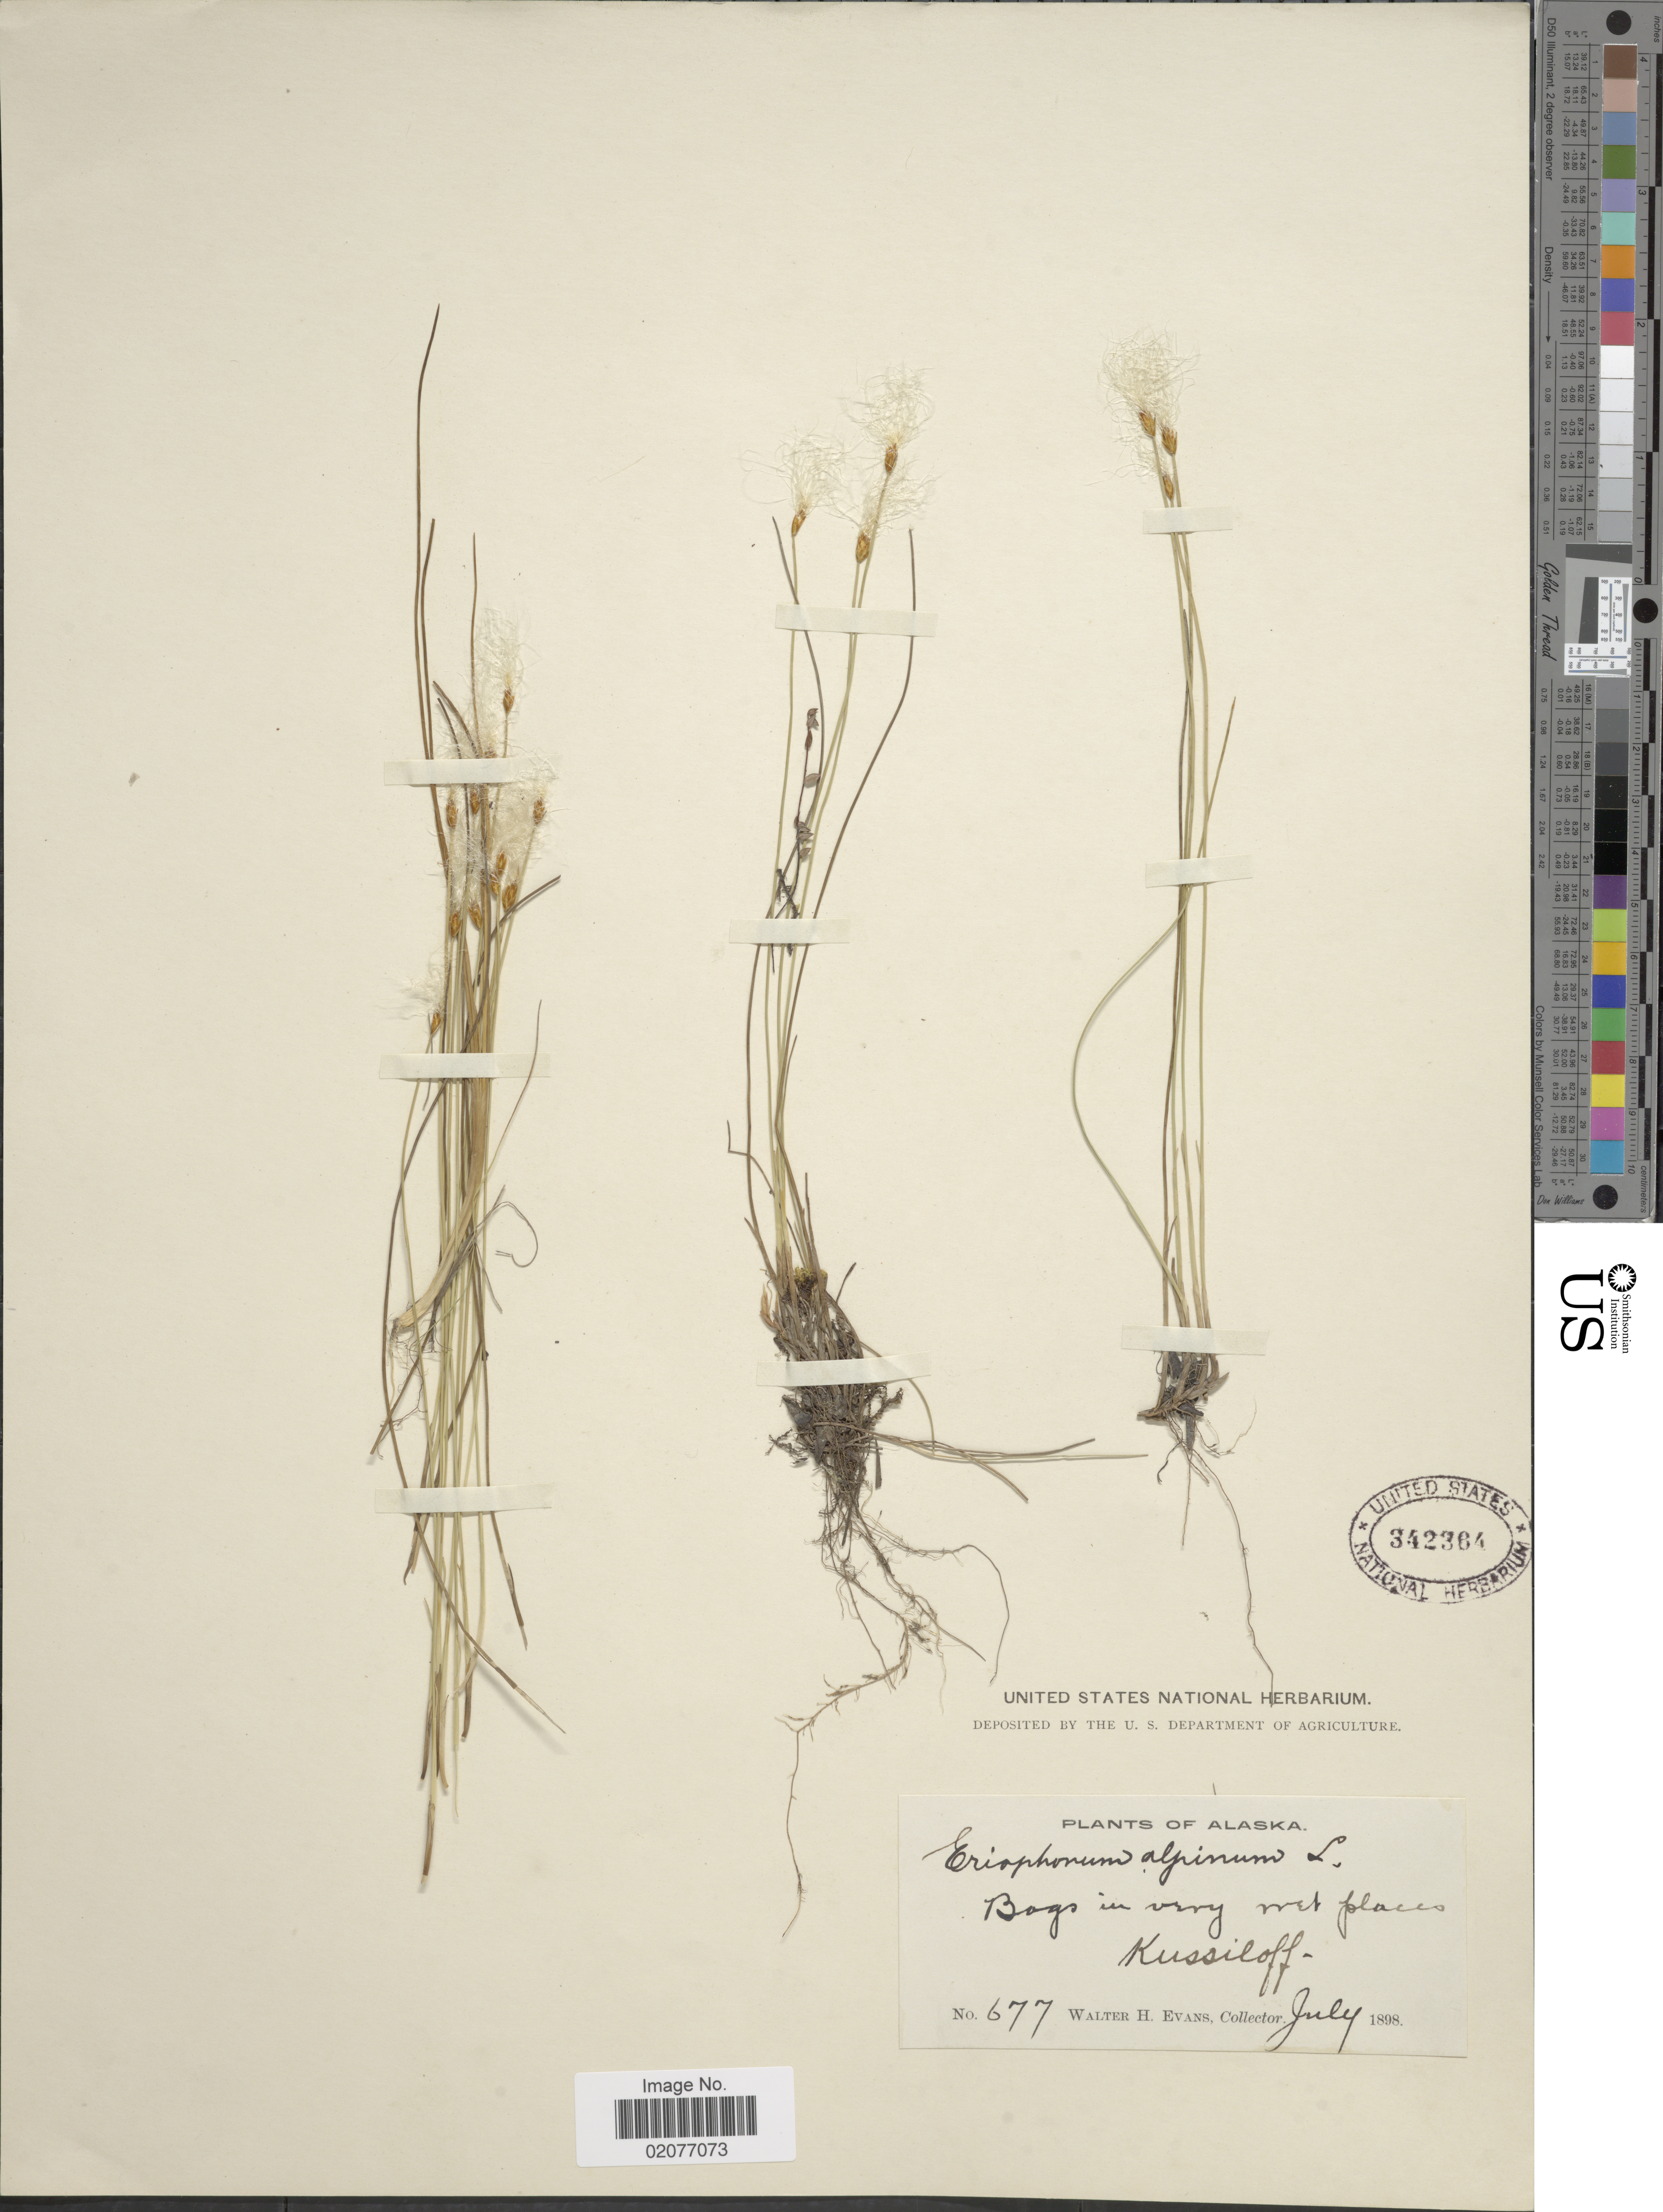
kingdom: Plantae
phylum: Tracheophyta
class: Liliopsida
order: Poales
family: Cyperaceae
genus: Trichophorum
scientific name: Trichophorum alpinum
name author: (L.) Pers.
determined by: Strong, Mark T., (BOT), Smithsonian Institution - National Museum of Natural History (UNITED STATES)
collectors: W. H. Evans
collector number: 677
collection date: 1898-07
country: United States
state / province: Alaska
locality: Bogs in very wet plces Kussiloff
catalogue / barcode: US 342364